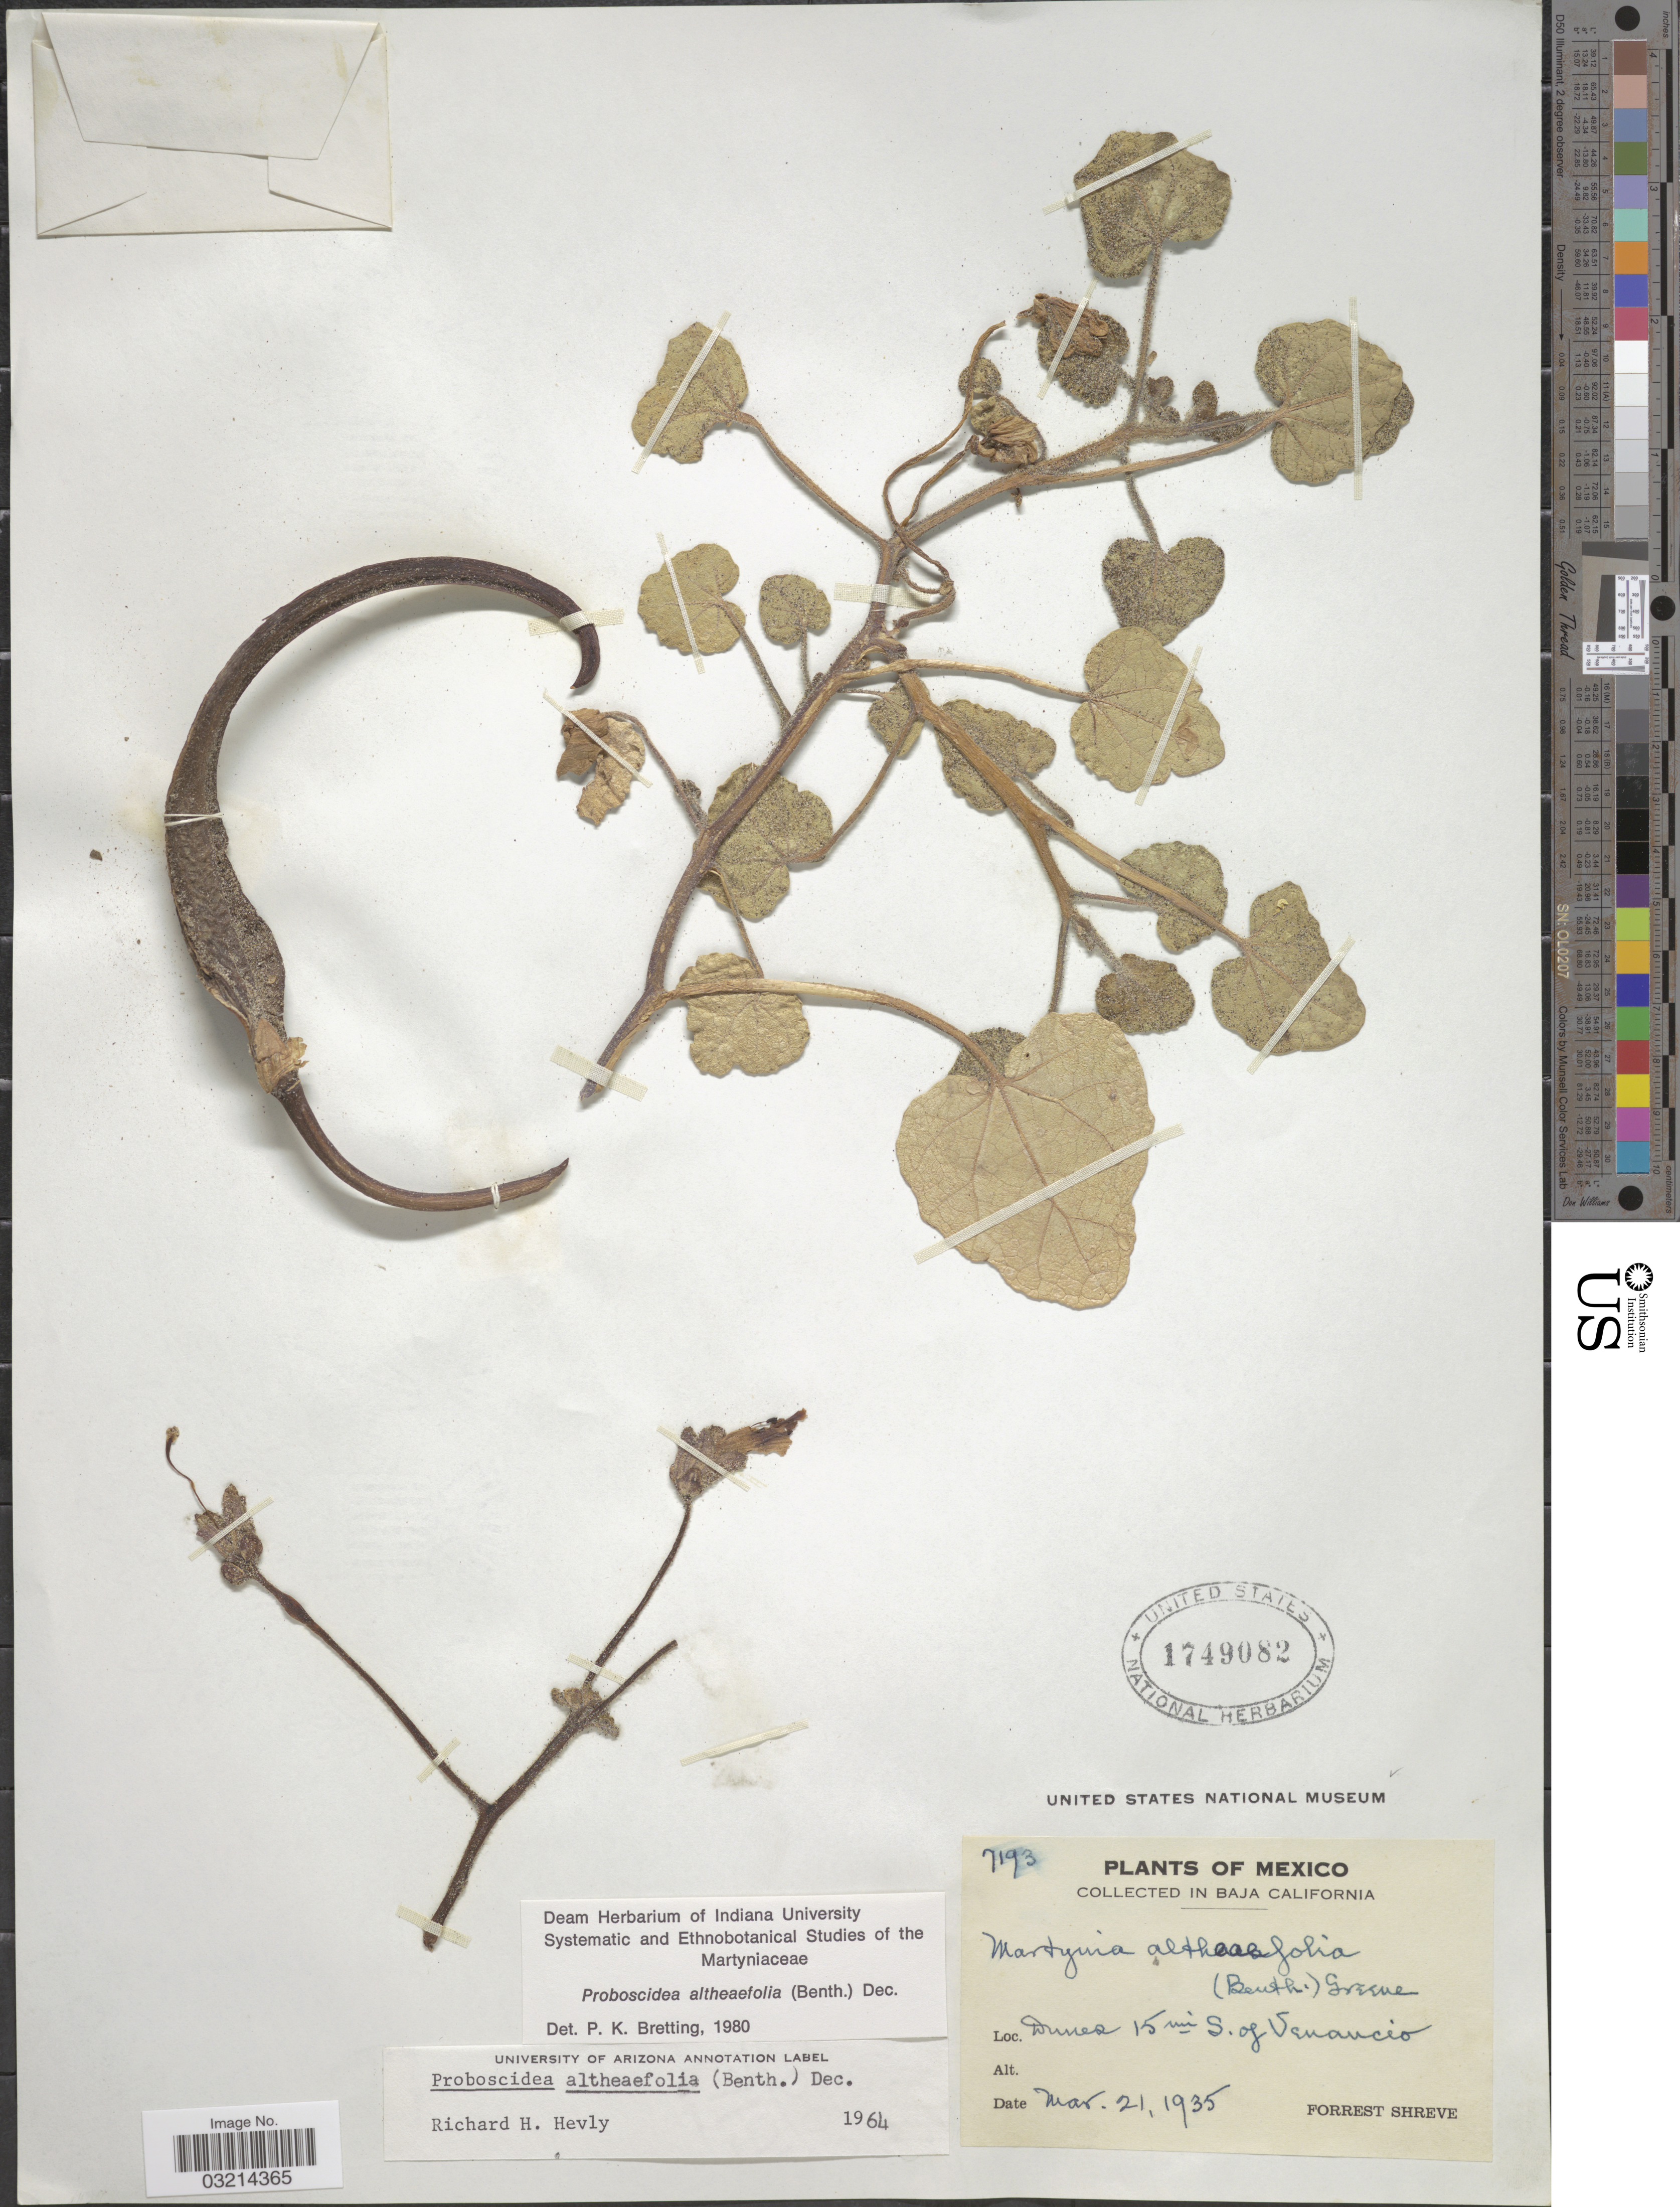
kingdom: Plantae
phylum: Tracheophyta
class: Magnoliopsida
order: Lamiales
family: Martyniaceae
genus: Proboscidea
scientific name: Proboscidea althaeifolia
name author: (Benth.) Decne.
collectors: F. Shreve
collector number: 7193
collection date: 1935-03-21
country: Mexico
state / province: Baja California Sur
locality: Dunes 15 mi S. of Venancio.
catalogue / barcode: US 1749082